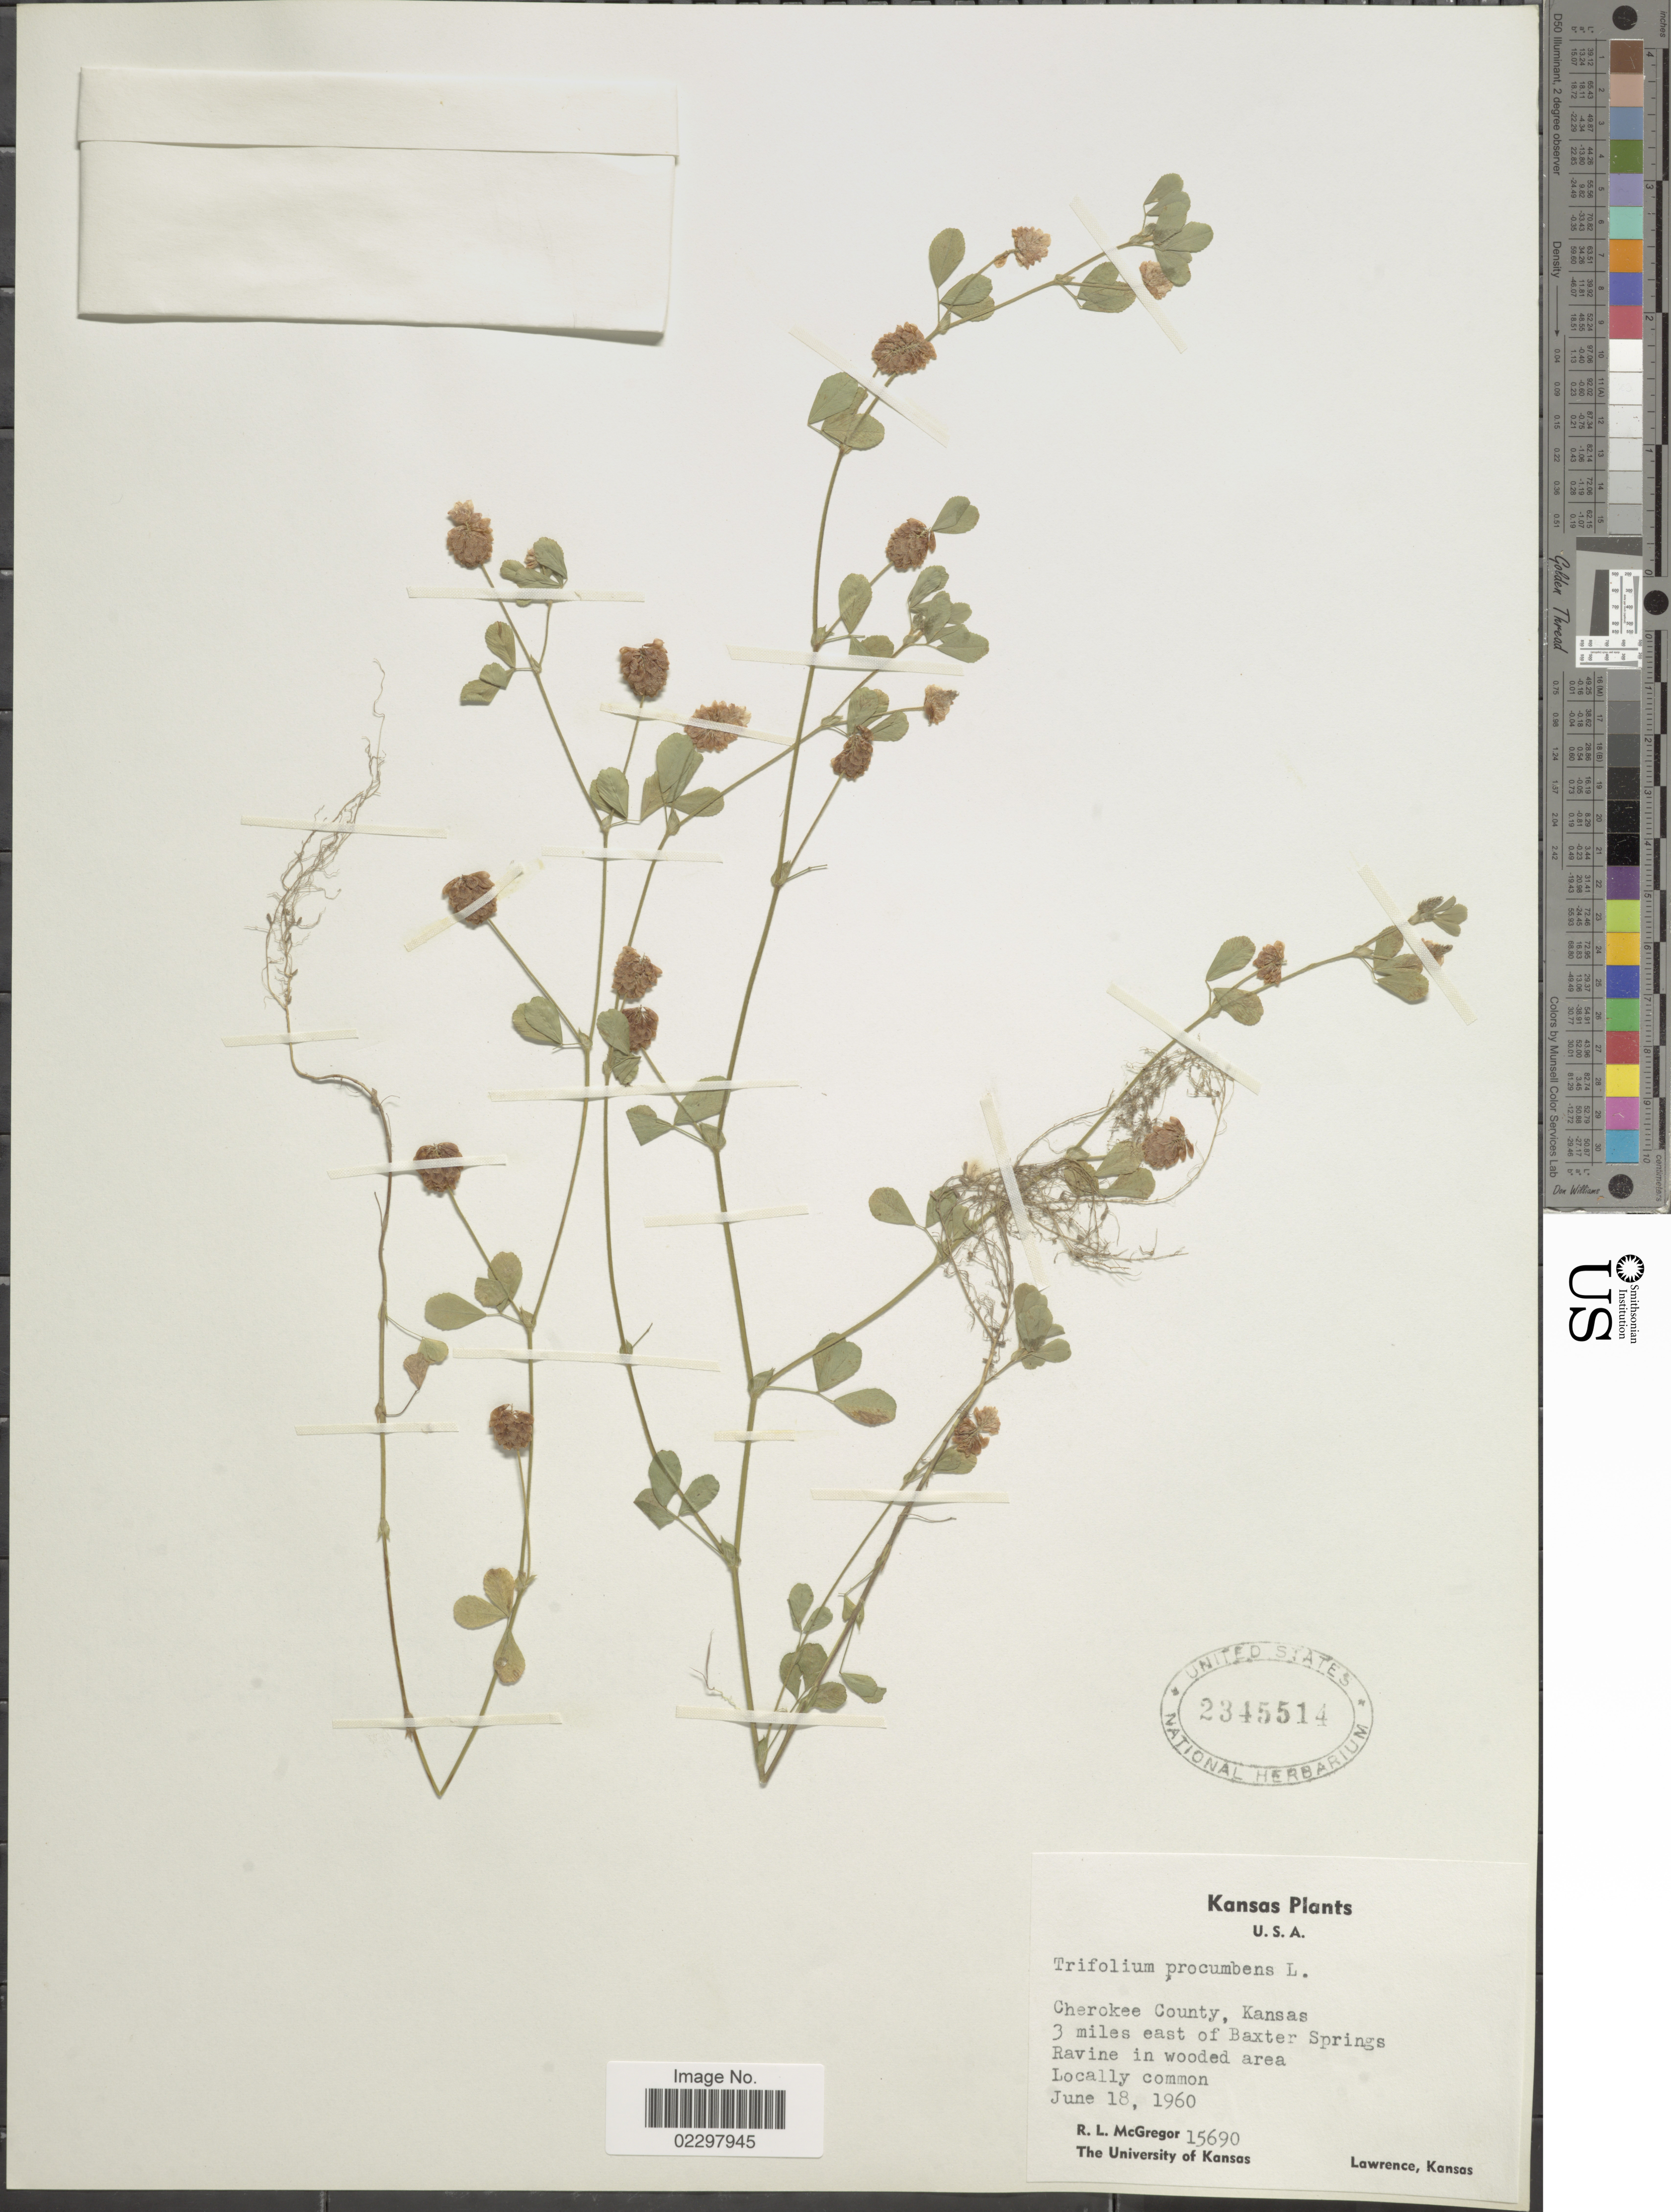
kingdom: Plantae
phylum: Tracheophyta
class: Magnoliopsida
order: Fabales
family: Fabaceae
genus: Trifolium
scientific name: Trifolium procumbens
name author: L.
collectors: R. McGregor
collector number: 15690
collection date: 1960-06-18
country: United States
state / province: Kansas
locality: Cherokee County, 3 miles east of Baxter Springs, ravine woodland area.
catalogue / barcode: US 2345514